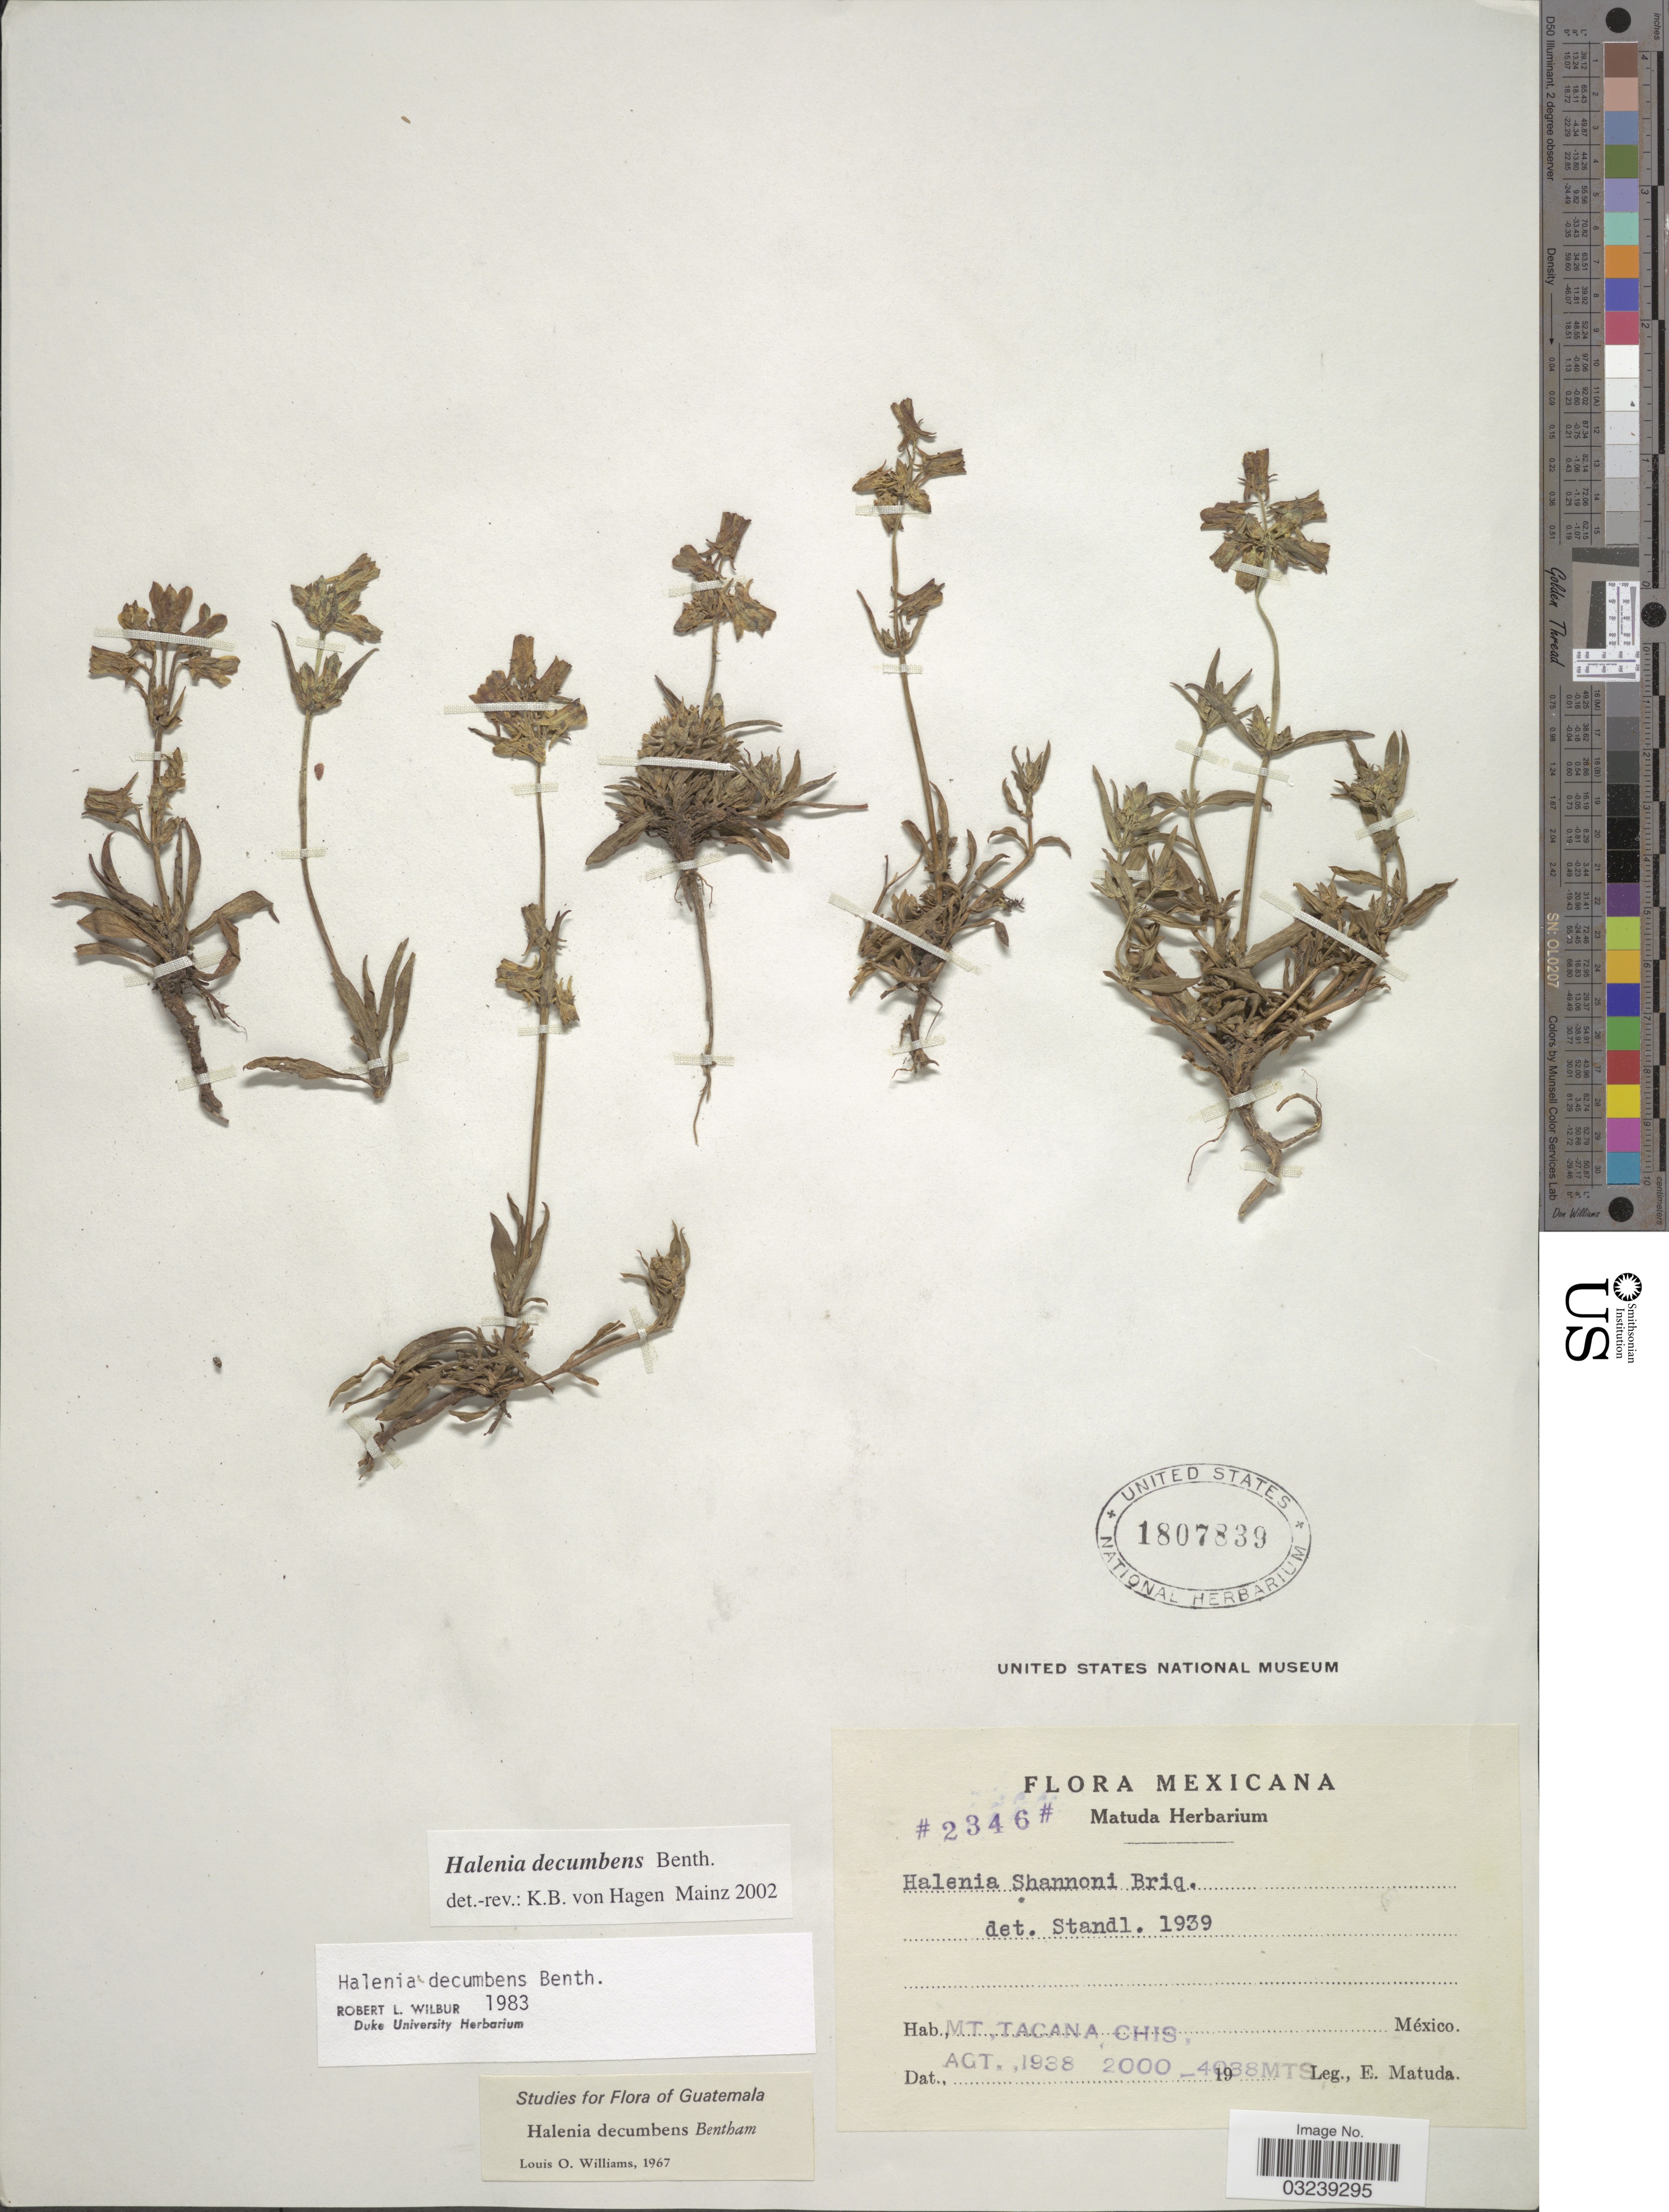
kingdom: Plantae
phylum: Tracheophyta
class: Magnoliopsida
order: Gentianales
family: Gentianaceae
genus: Halenia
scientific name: Halenia decumbens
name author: Benth.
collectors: E. Matuda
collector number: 2346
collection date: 1938-08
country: Mexico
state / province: Chiapas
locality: Mt. Tacana.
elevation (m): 2000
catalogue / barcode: US 1807839